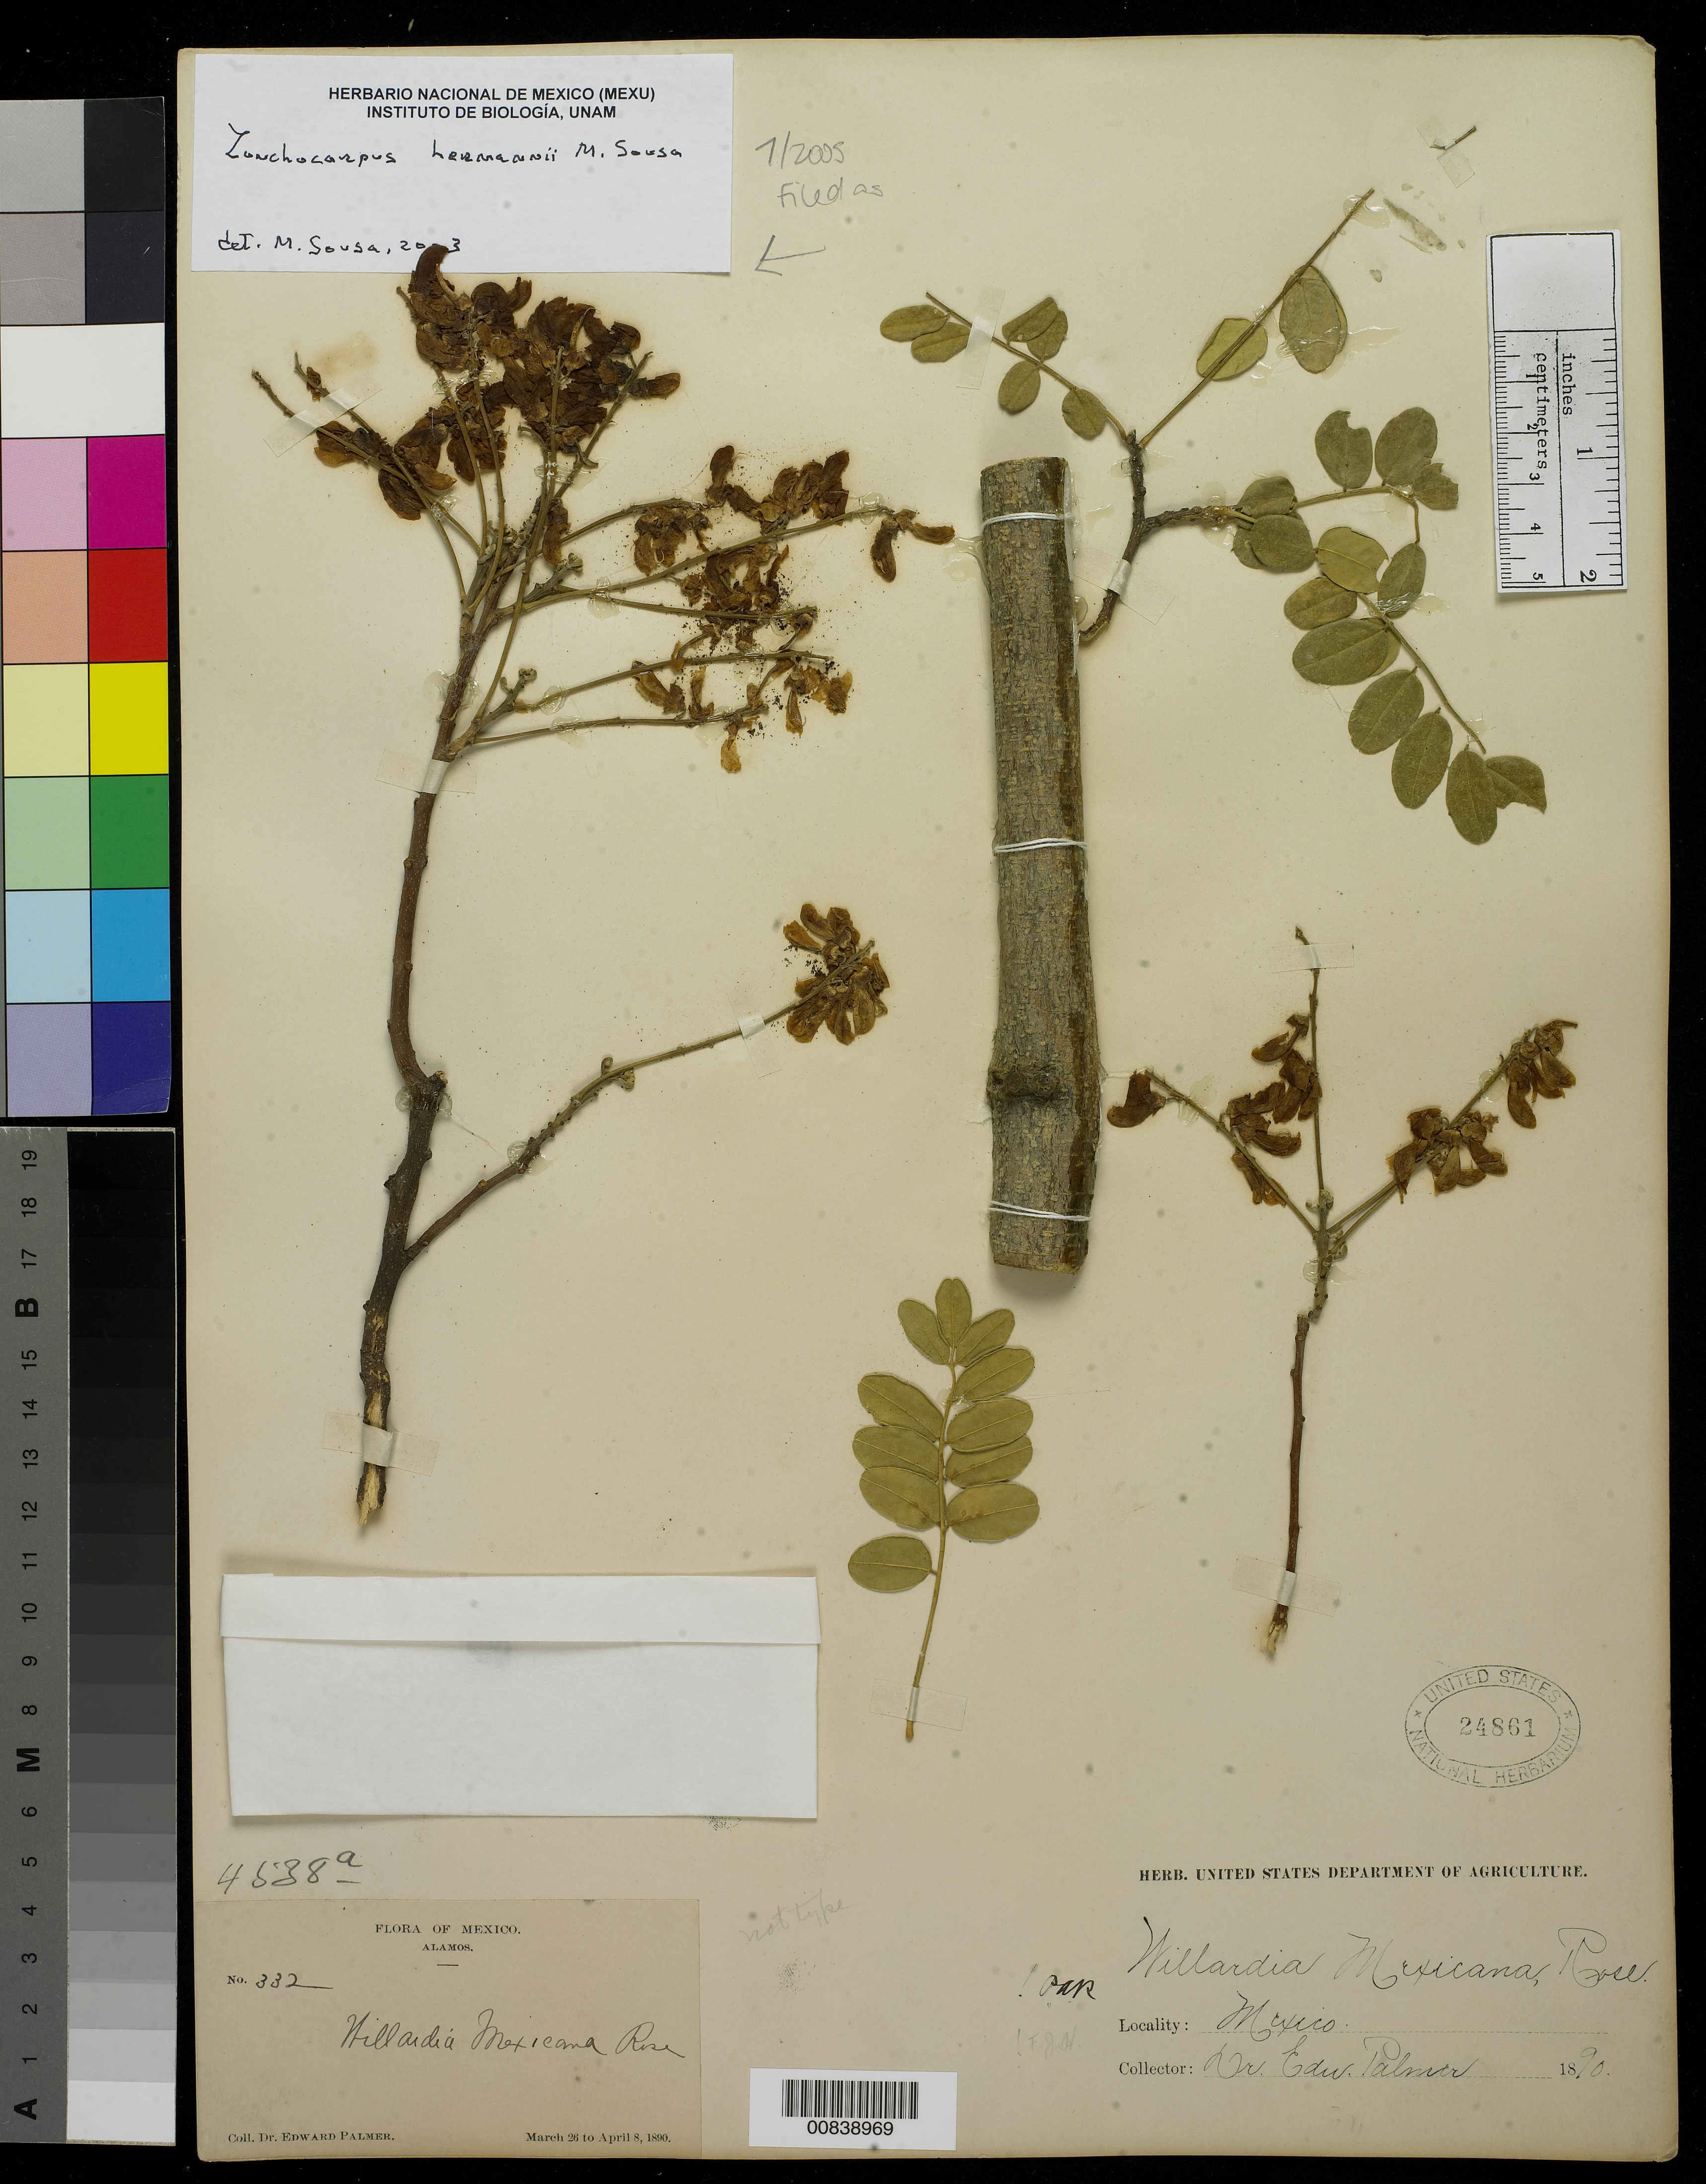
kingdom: Plantae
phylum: Tracheophyta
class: Magnoliopsida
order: Fabales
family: Fabaceae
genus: Lonchocarpus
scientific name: Lonchocarpus hermannii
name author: M. Sousa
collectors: E. Palmer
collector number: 332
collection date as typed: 26 Mar 1890 to 08 Apr 1890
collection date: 1890-03-26/1890-04-08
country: Mexico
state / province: Sonora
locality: Alamos, Sonora.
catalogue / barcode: US 24861